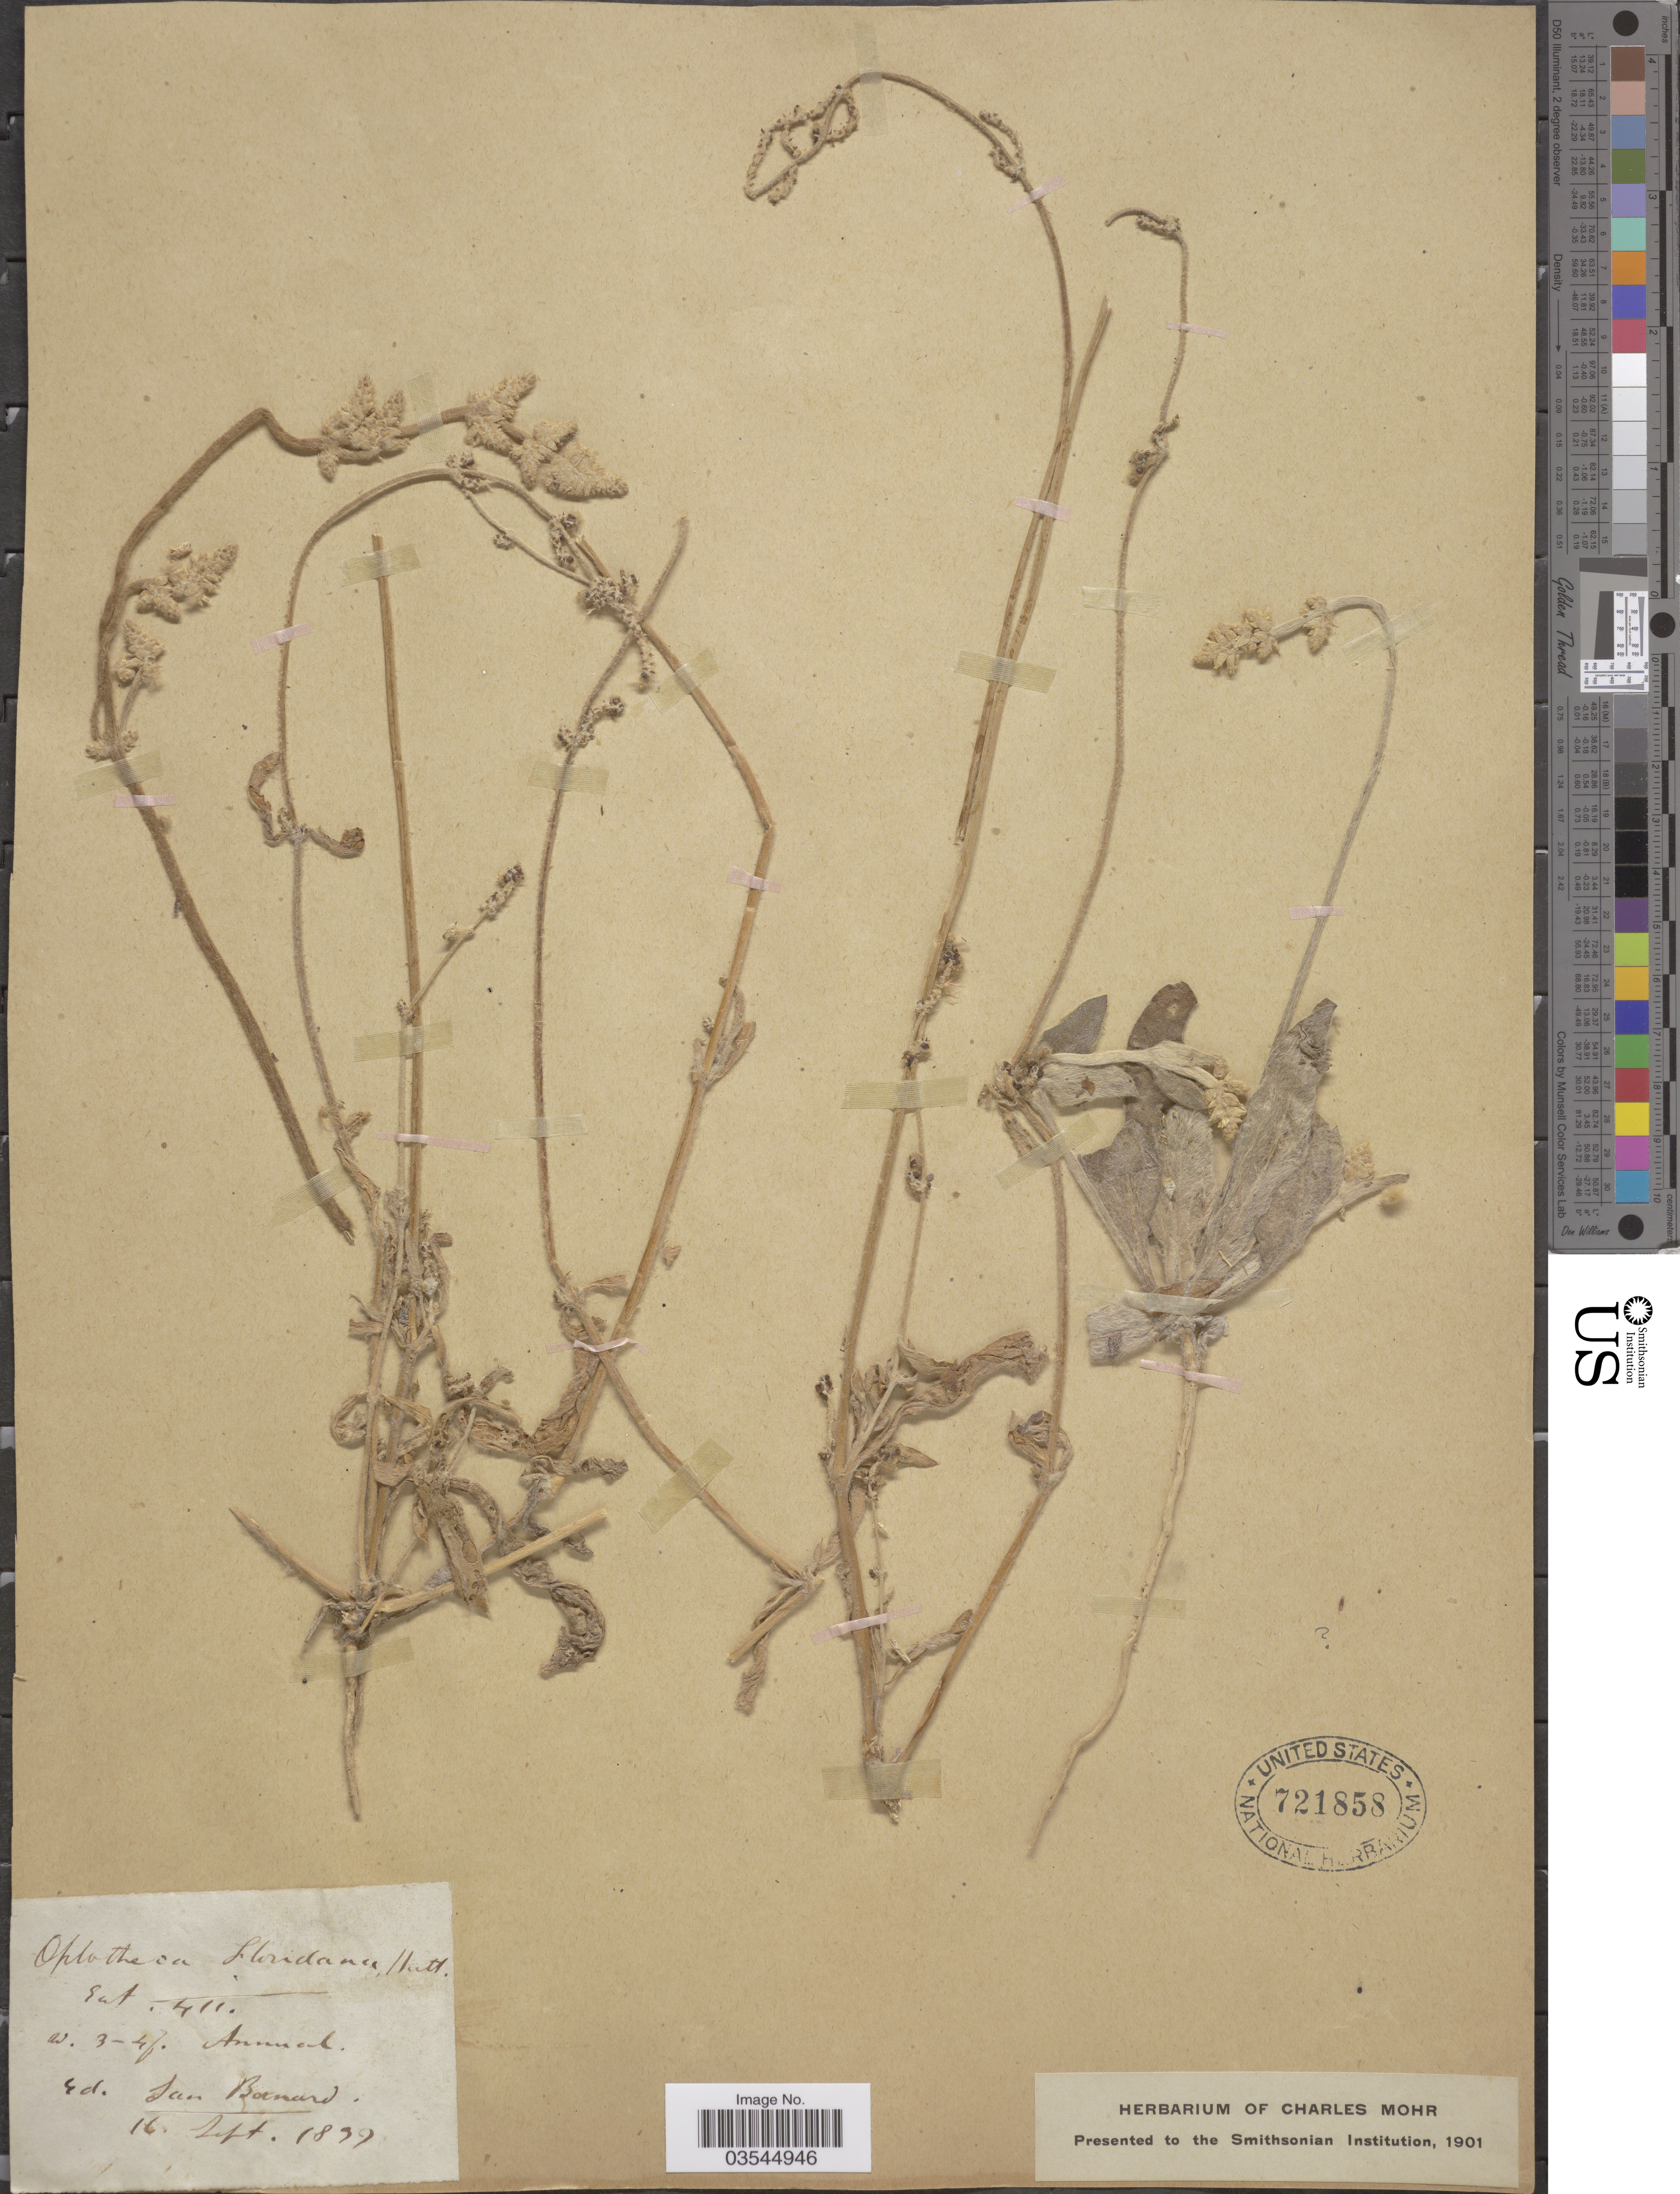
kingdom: Plantae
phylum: Tracheophyta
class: Magnoliopsida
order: Caryophyllales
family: Amaranthaceae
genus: Froelichia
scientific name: Froelichia floridana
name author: (Nutt.) Moq.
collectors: ex herb. Charles Mohr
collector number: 411?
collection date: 1839-09-16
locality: Ed. San Bernard. [interpreted]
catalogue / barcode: US 721858